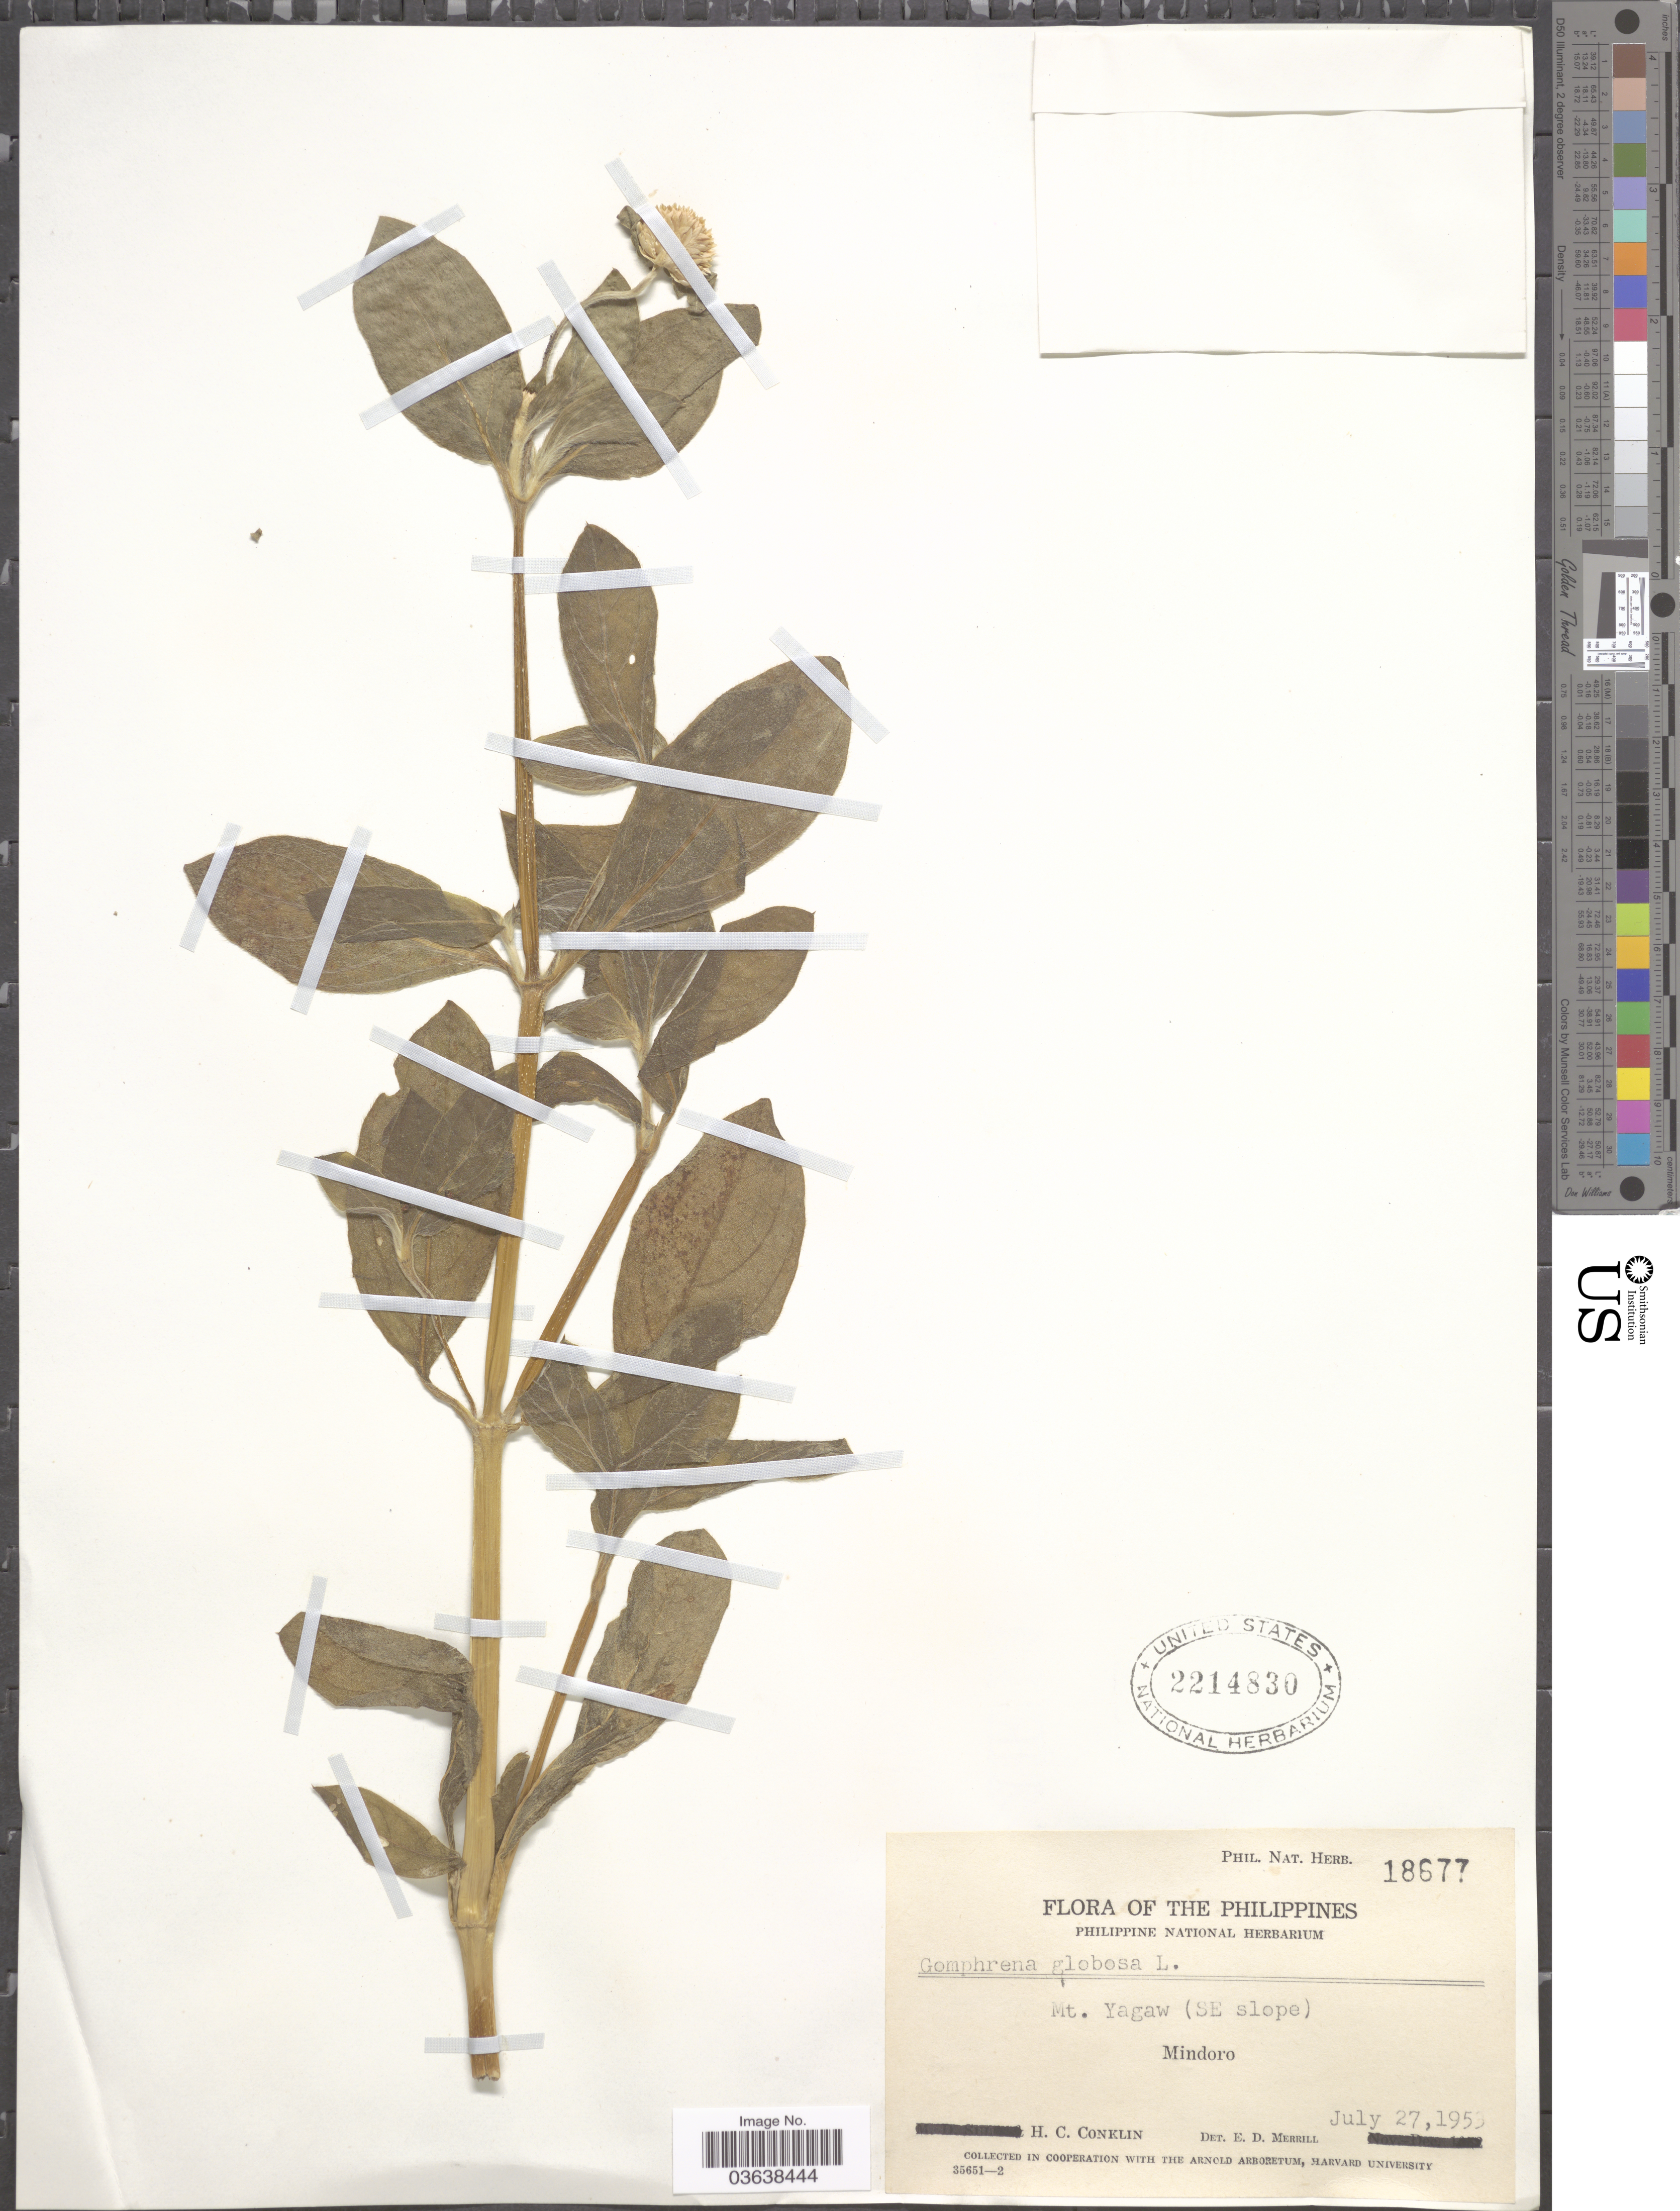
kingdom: Plantae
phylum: Tracheophyta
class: Magnoliopsida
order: Caryophyllales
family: Amaranthaceae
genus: Gomphrena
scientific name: Gomphrena globosa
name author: L.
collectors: H. Conklin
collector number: Phil.Nat.Herb.18677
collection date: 1953-07-27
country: Philippines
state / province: Mimaropa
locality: Mt. Yagaw (SE slope). Mindoro.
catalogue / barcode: US 2214830